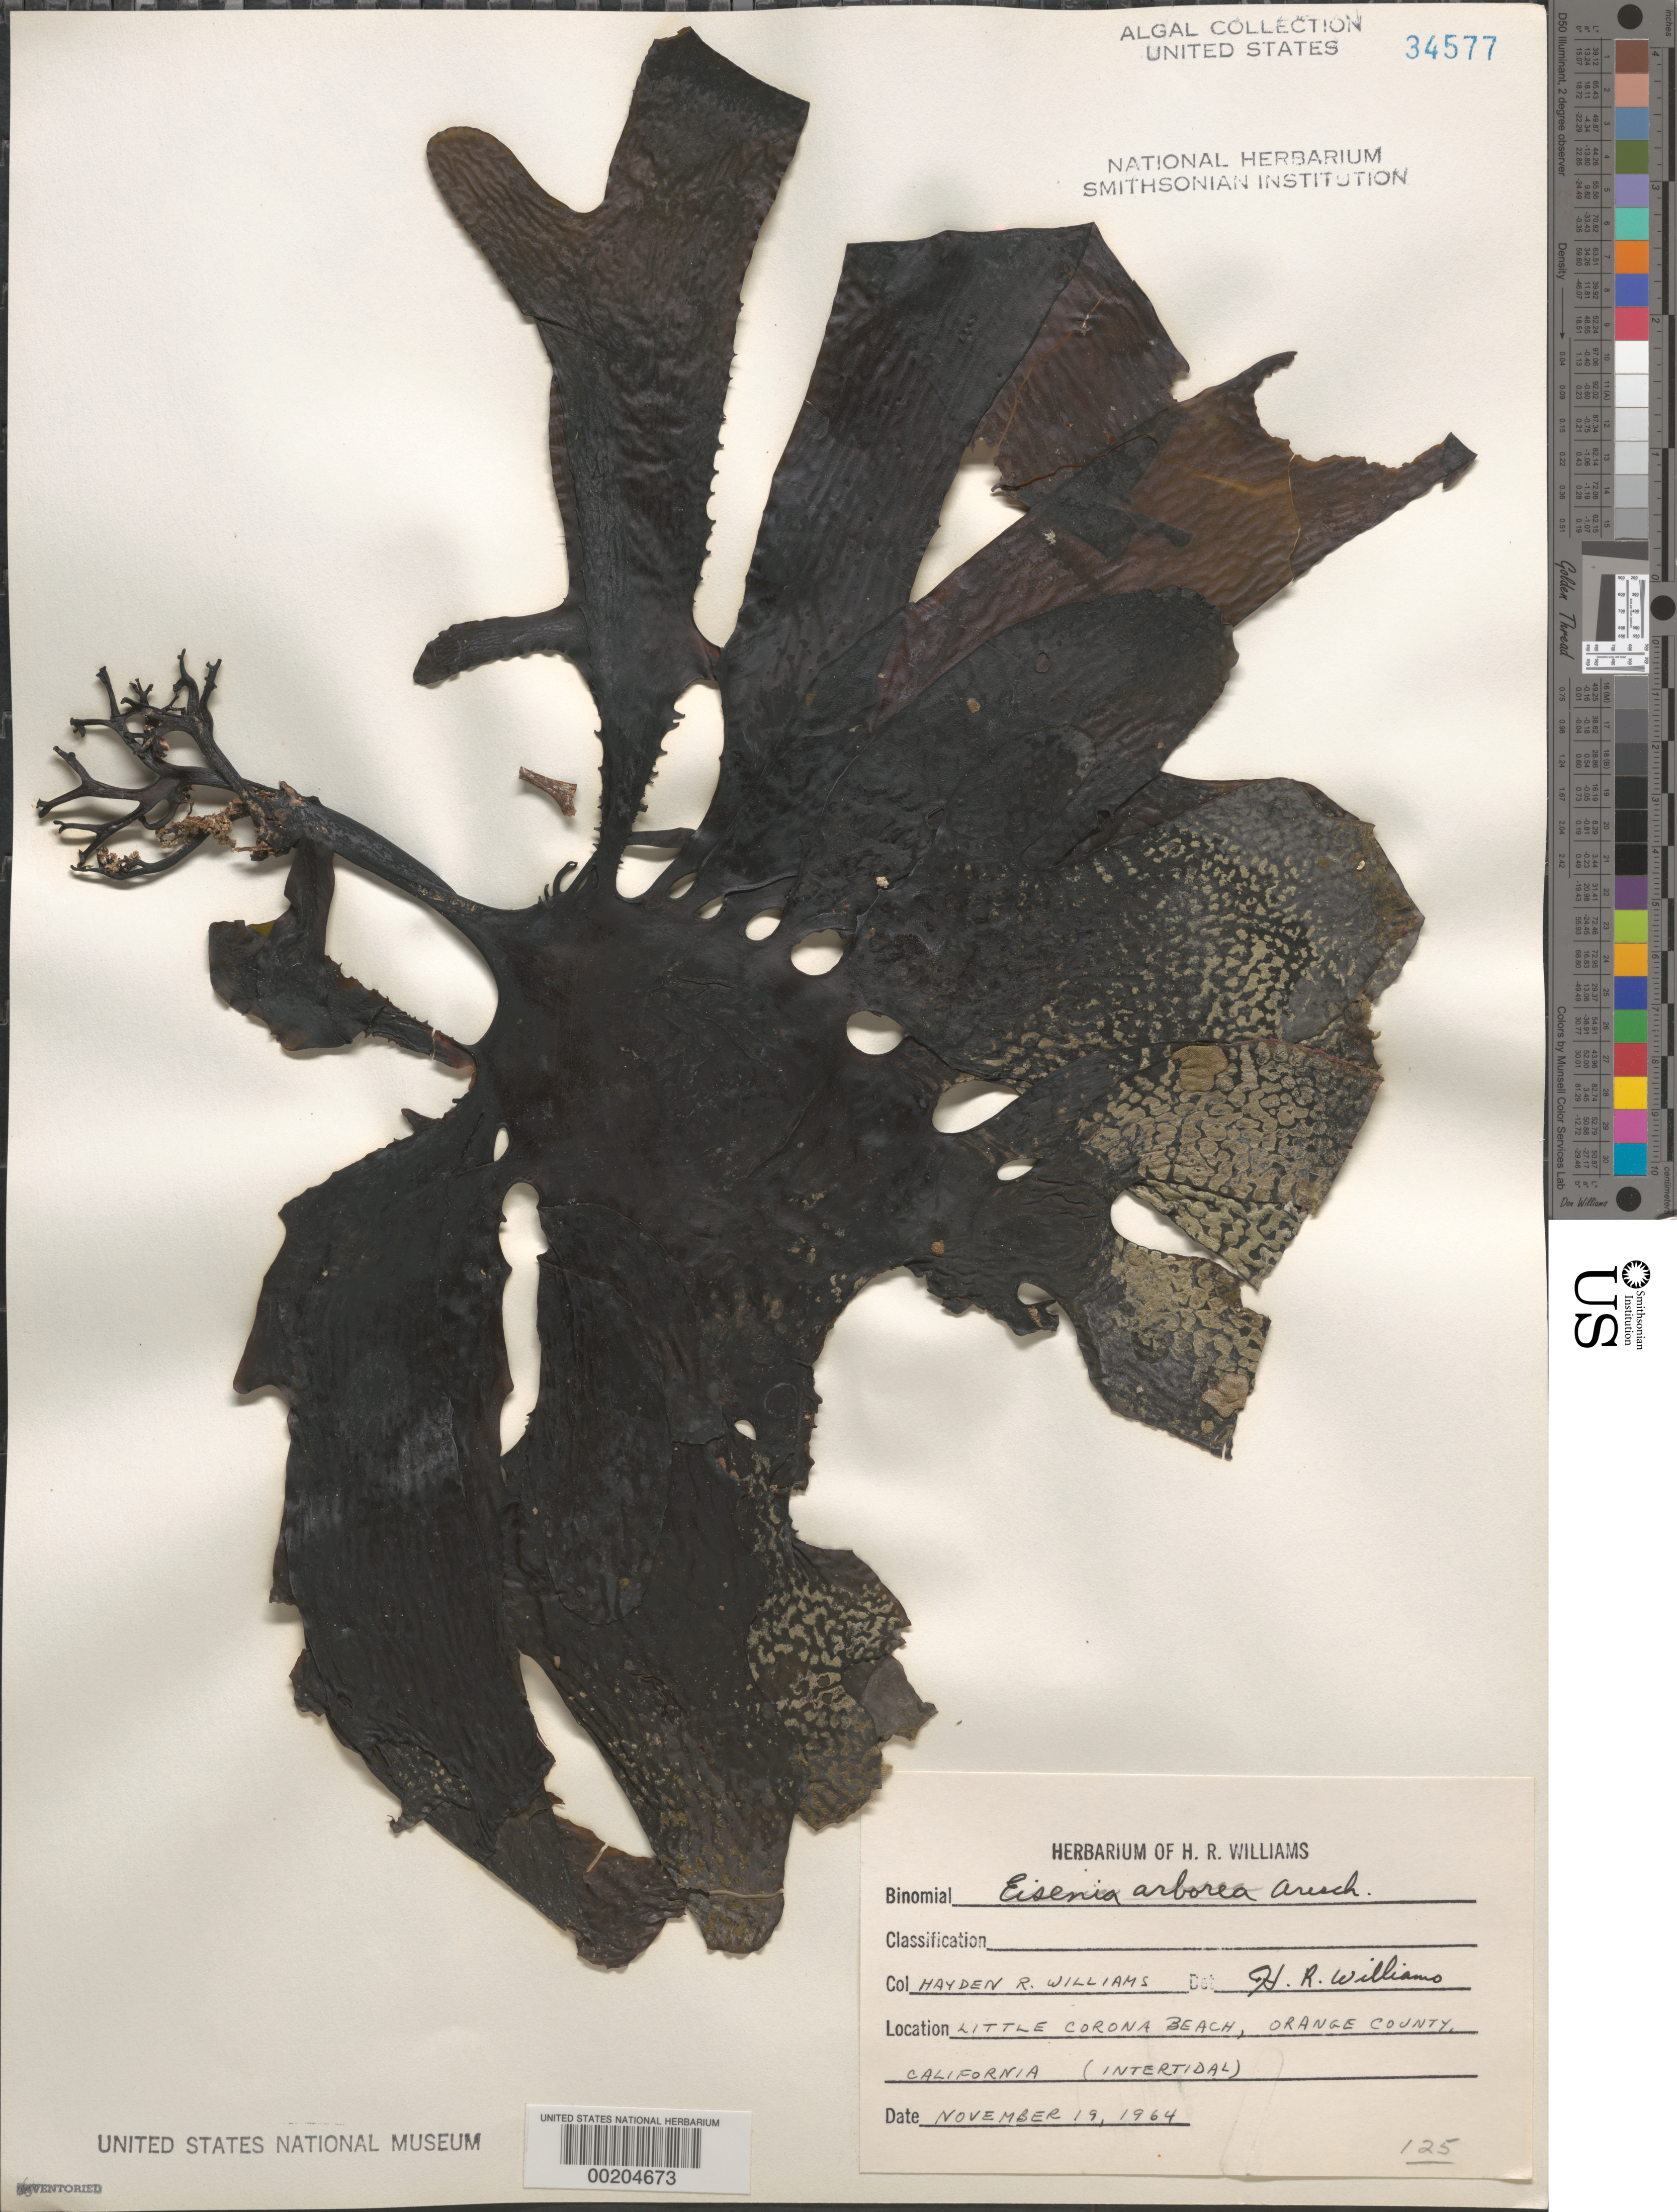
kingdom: Chromista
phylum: Ochrophyta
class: Phaeophyceae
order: Laminariales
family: Lessoniaceae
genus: Eisenia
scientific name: Eisenia arborea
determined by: Williams, H. R.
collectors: H. R. Williams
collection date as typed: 19 Nov 1964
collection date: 1964-11-19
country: United States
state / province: California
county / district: Orange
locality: Little Corona Beach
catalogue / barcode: US 34577